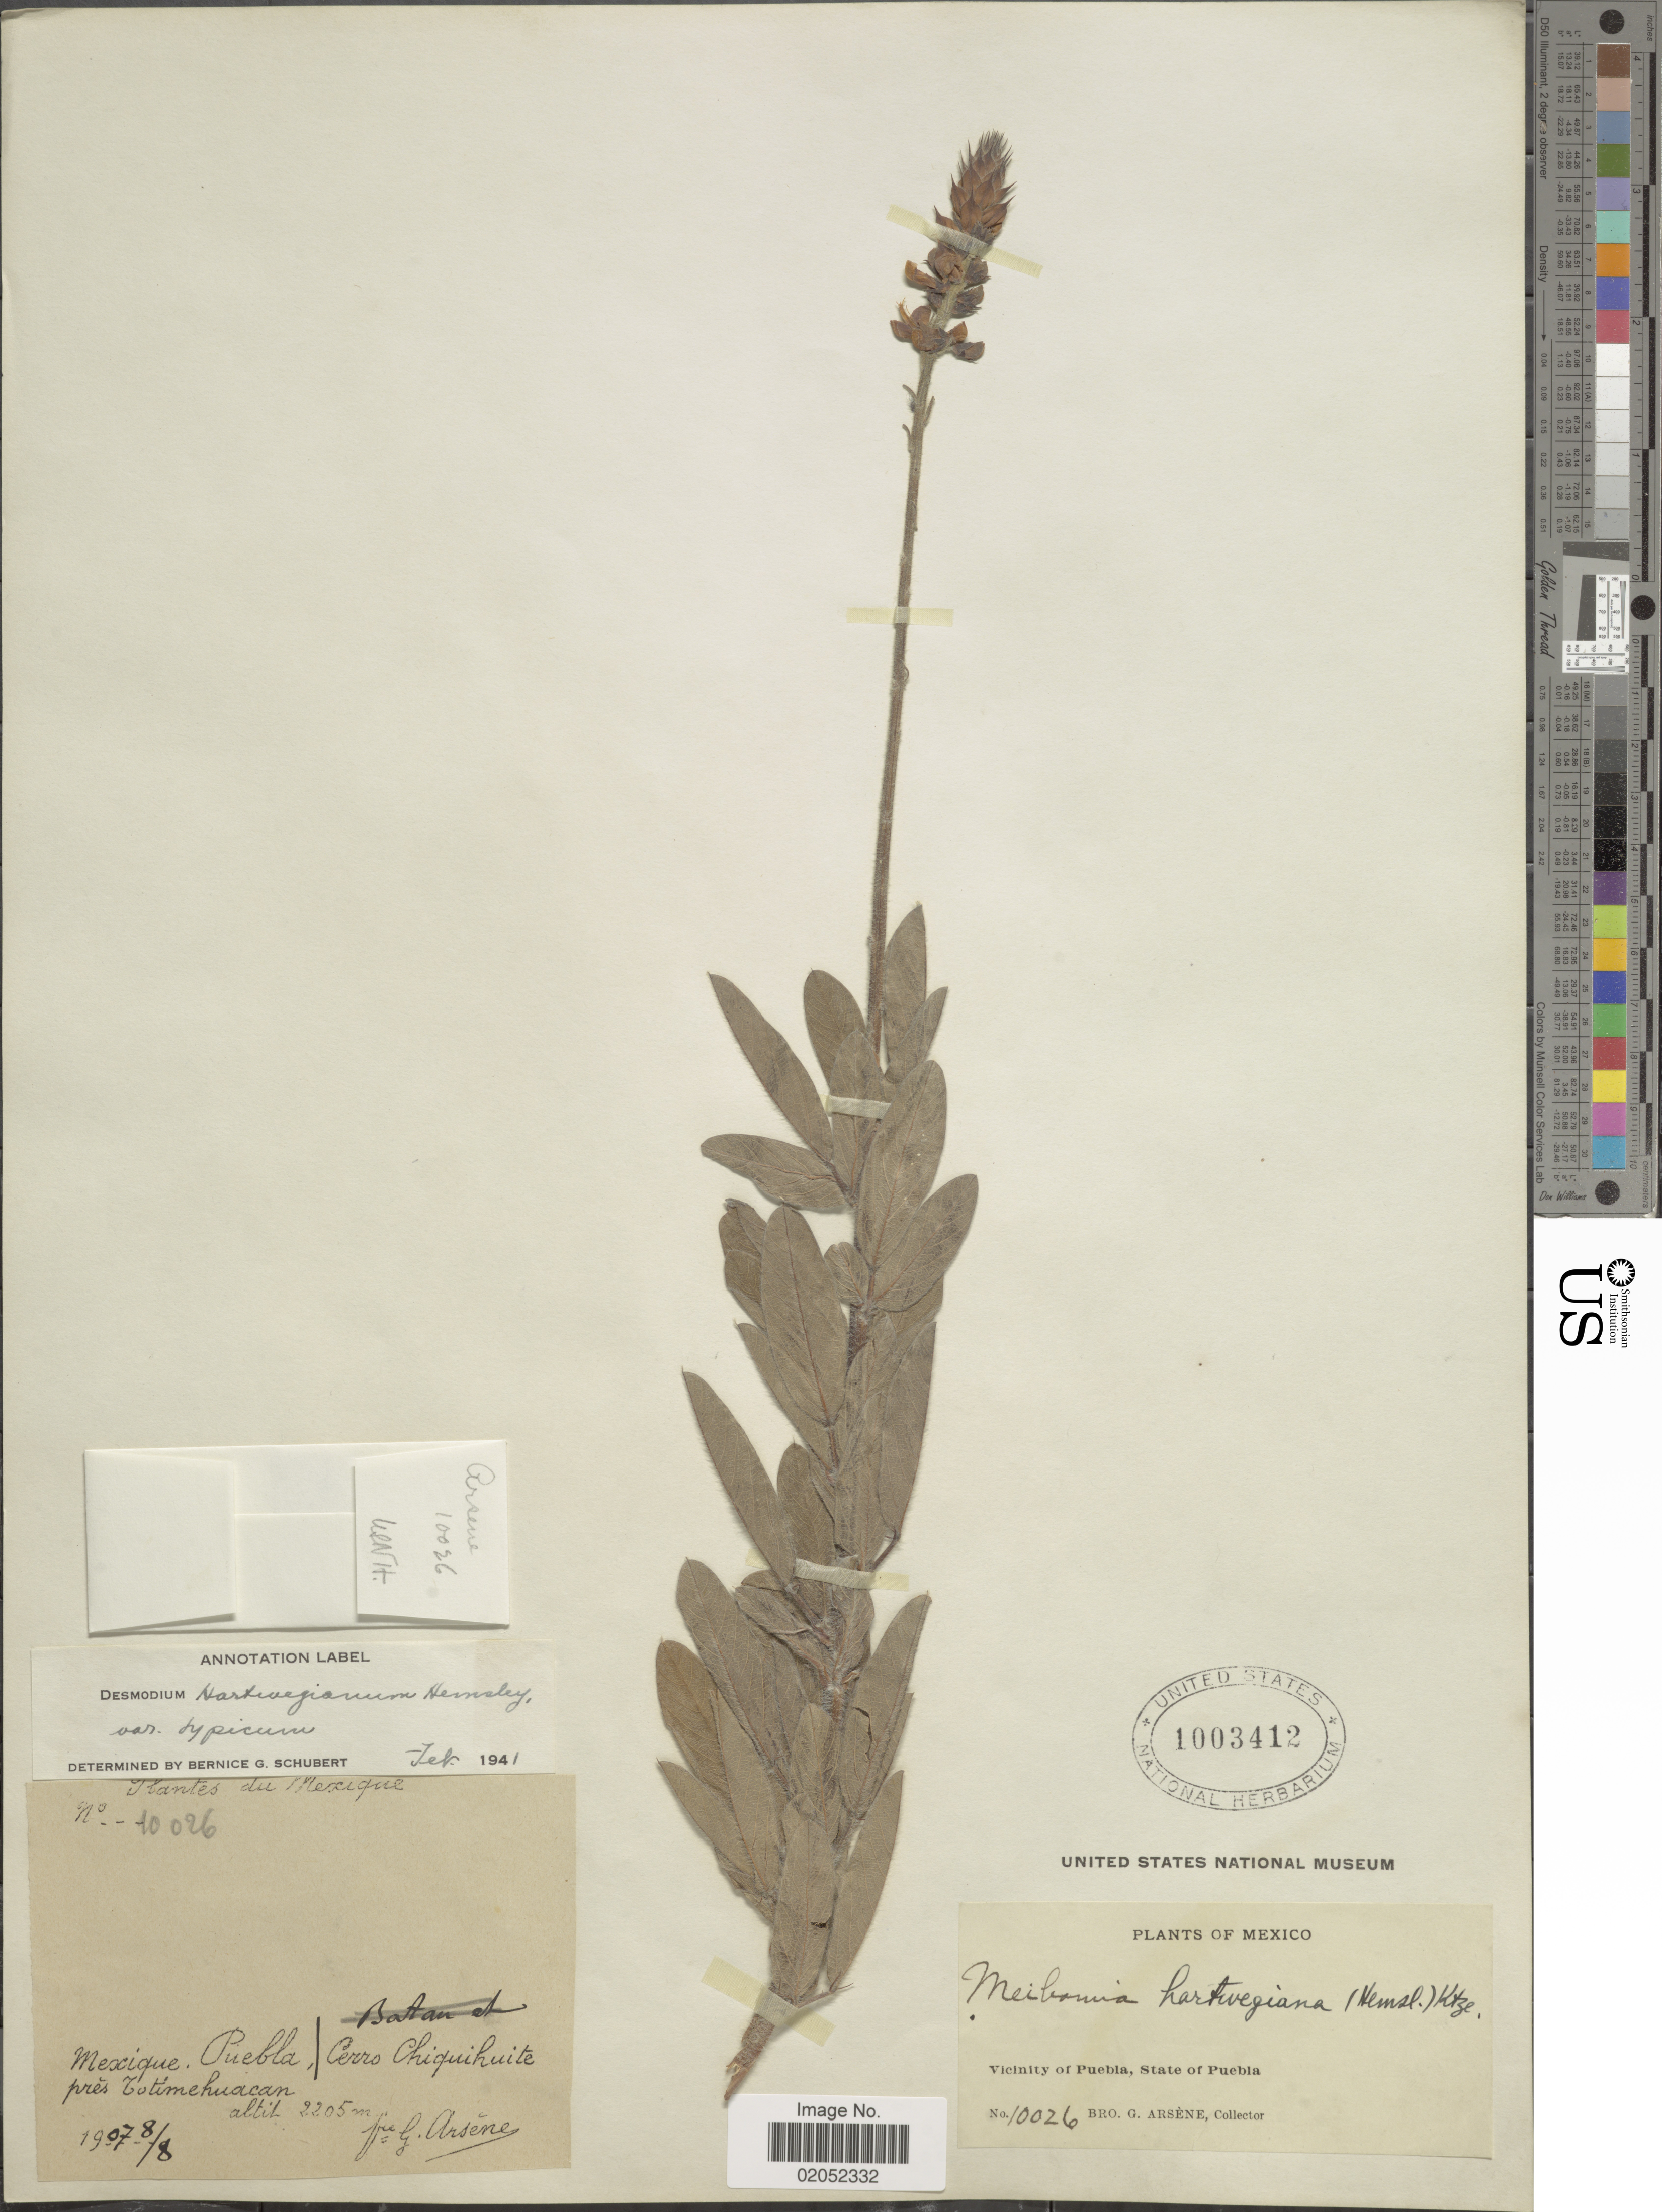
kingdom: Plantae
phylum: Tracheophyta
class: Magnoliopsida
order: Fabales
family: Fabaceae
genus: Desmodium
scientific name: Desmodium hartwegianum var. hartwegianum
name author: Hemsl.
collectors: Bro. G. Arsène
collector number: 10026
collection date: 1907-08-08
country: Mexico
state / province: Puebla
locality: Mexico, Mexique, Puebla, Cerro Chiquihuite pres Totimehuacan.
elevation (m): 2205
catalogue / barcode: US 1003412